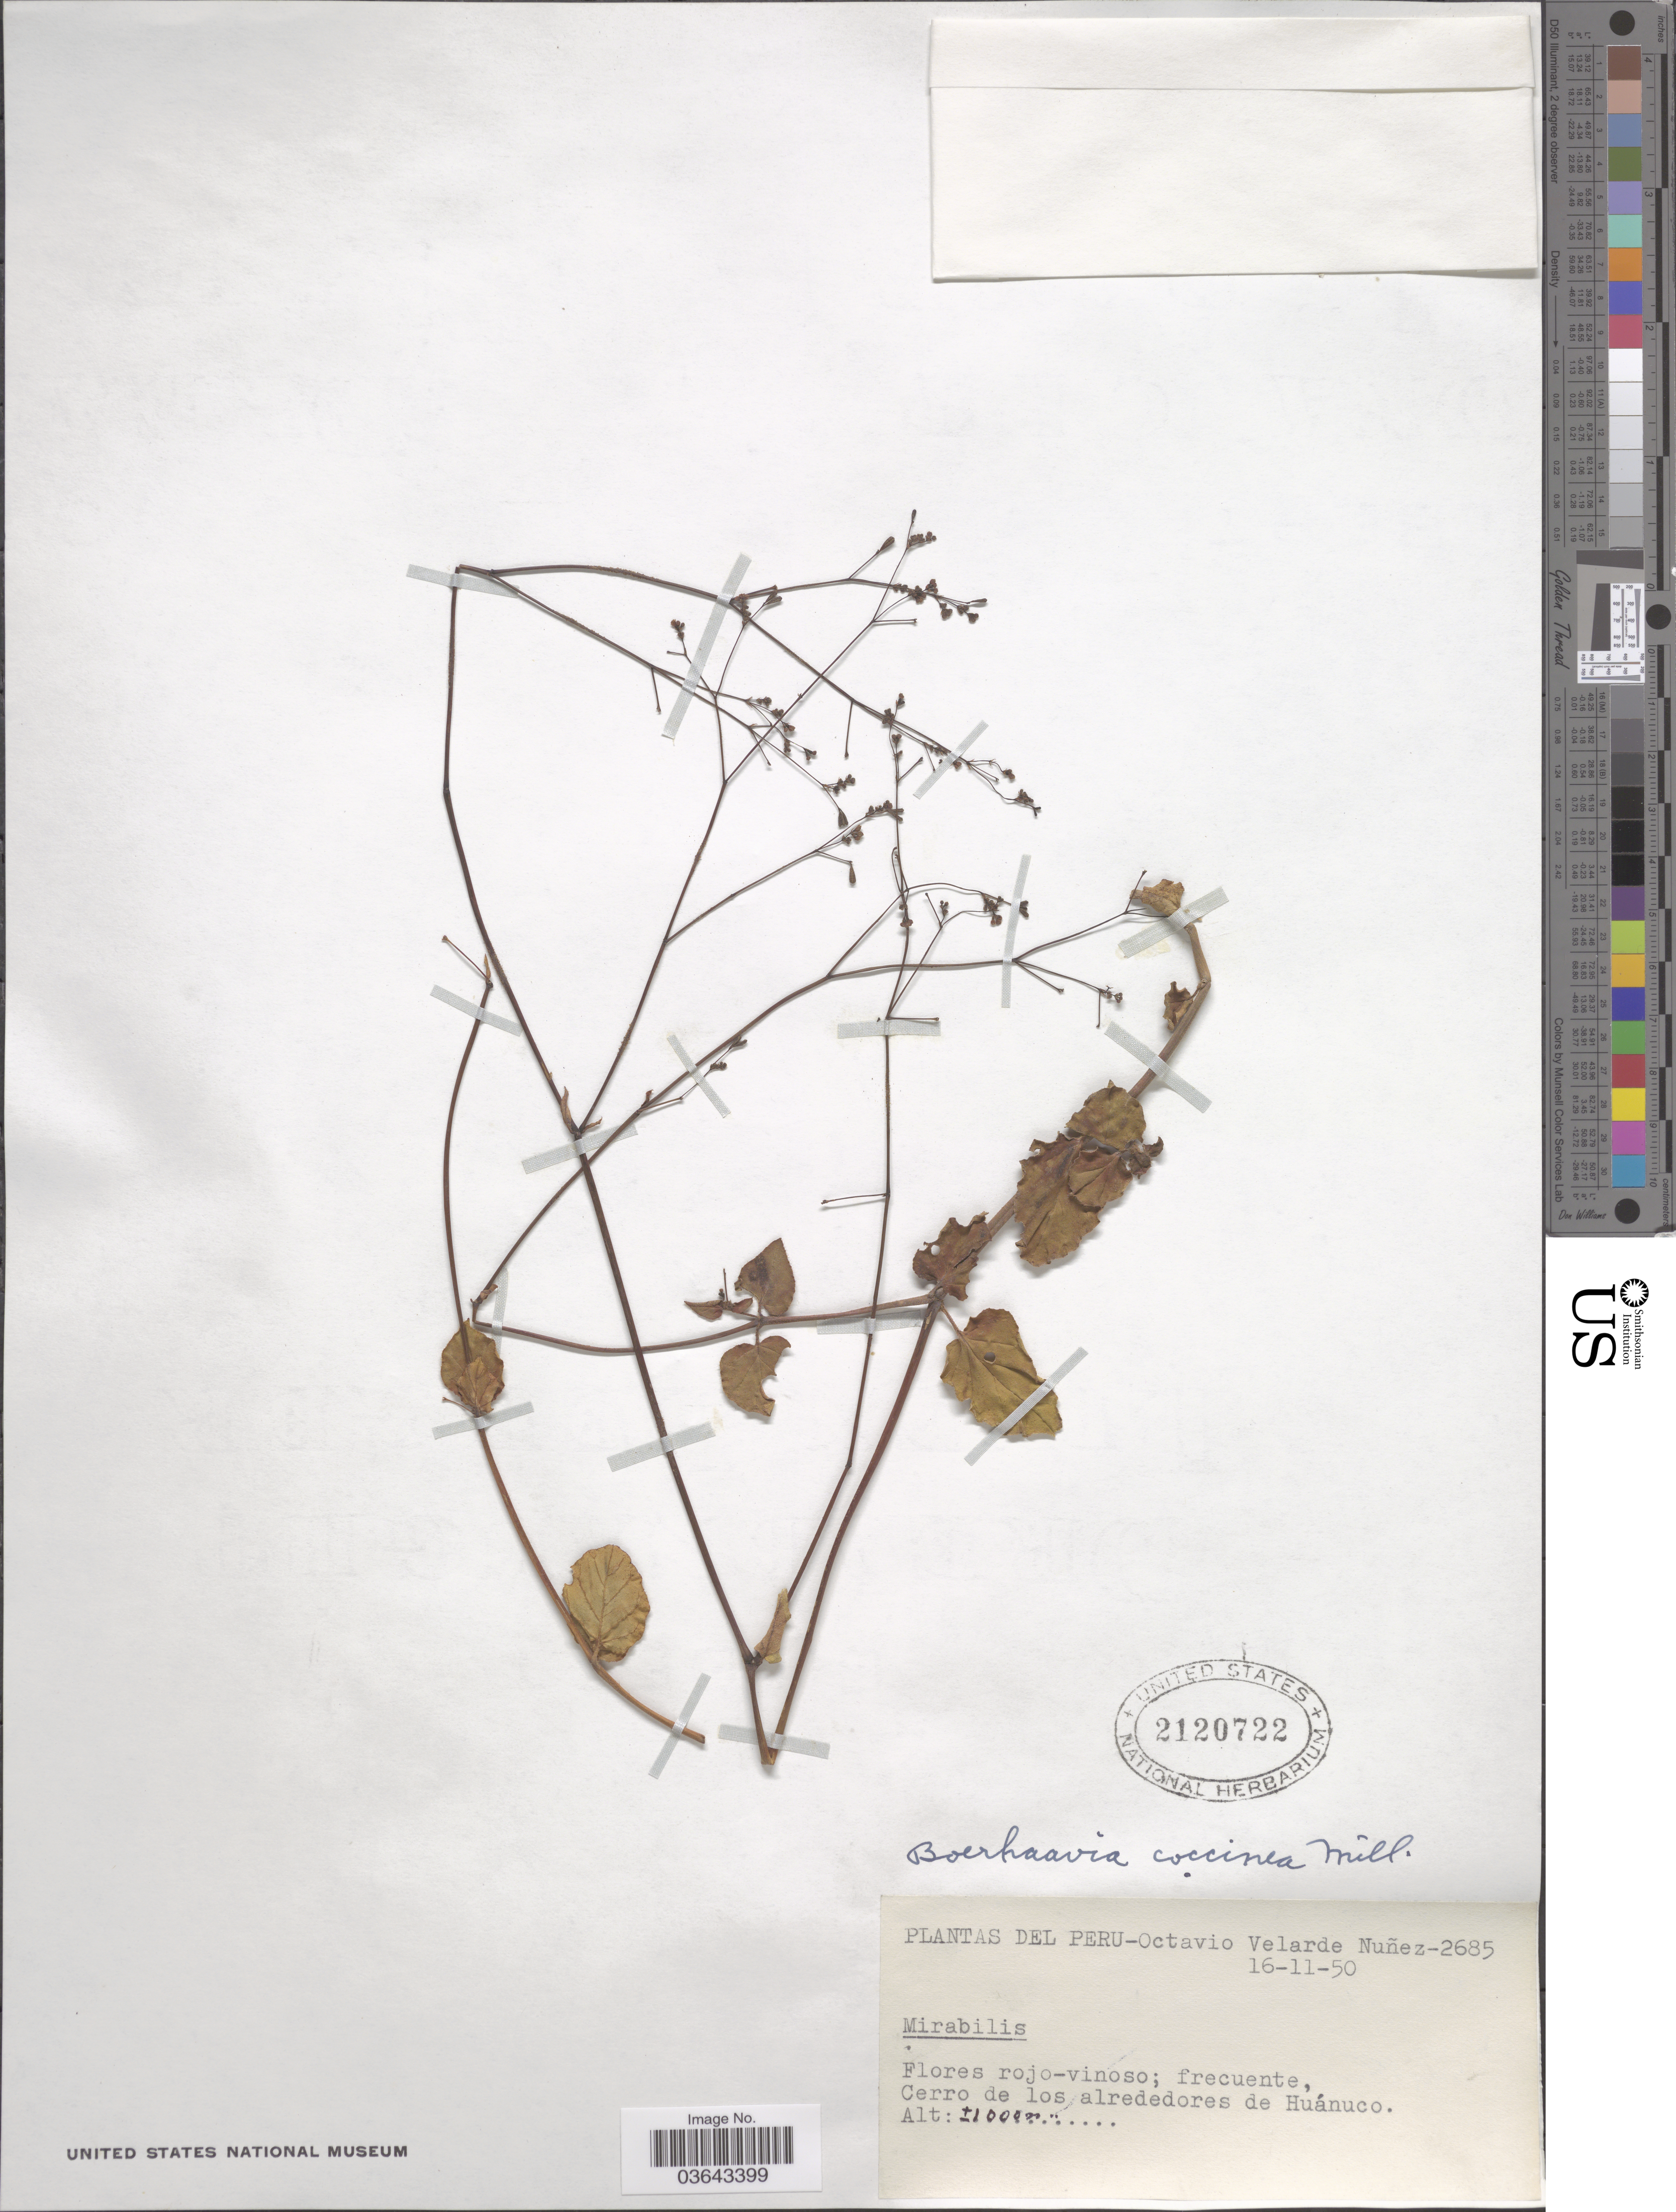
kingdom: Plantae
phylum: Tracheophyta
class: Magnoliopsida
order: Caryophyllales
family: Nyctaginaceae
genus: Boerhavia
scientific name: Boerhavia diffusa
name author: L.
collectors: O. Velarde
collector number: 2685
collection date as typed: Transcribed d/m/y: 16/11/50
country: Peru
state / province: Huánuco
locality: Cerro de los alrededores de Huánuco.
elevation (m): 1000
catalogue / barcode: US 2120722